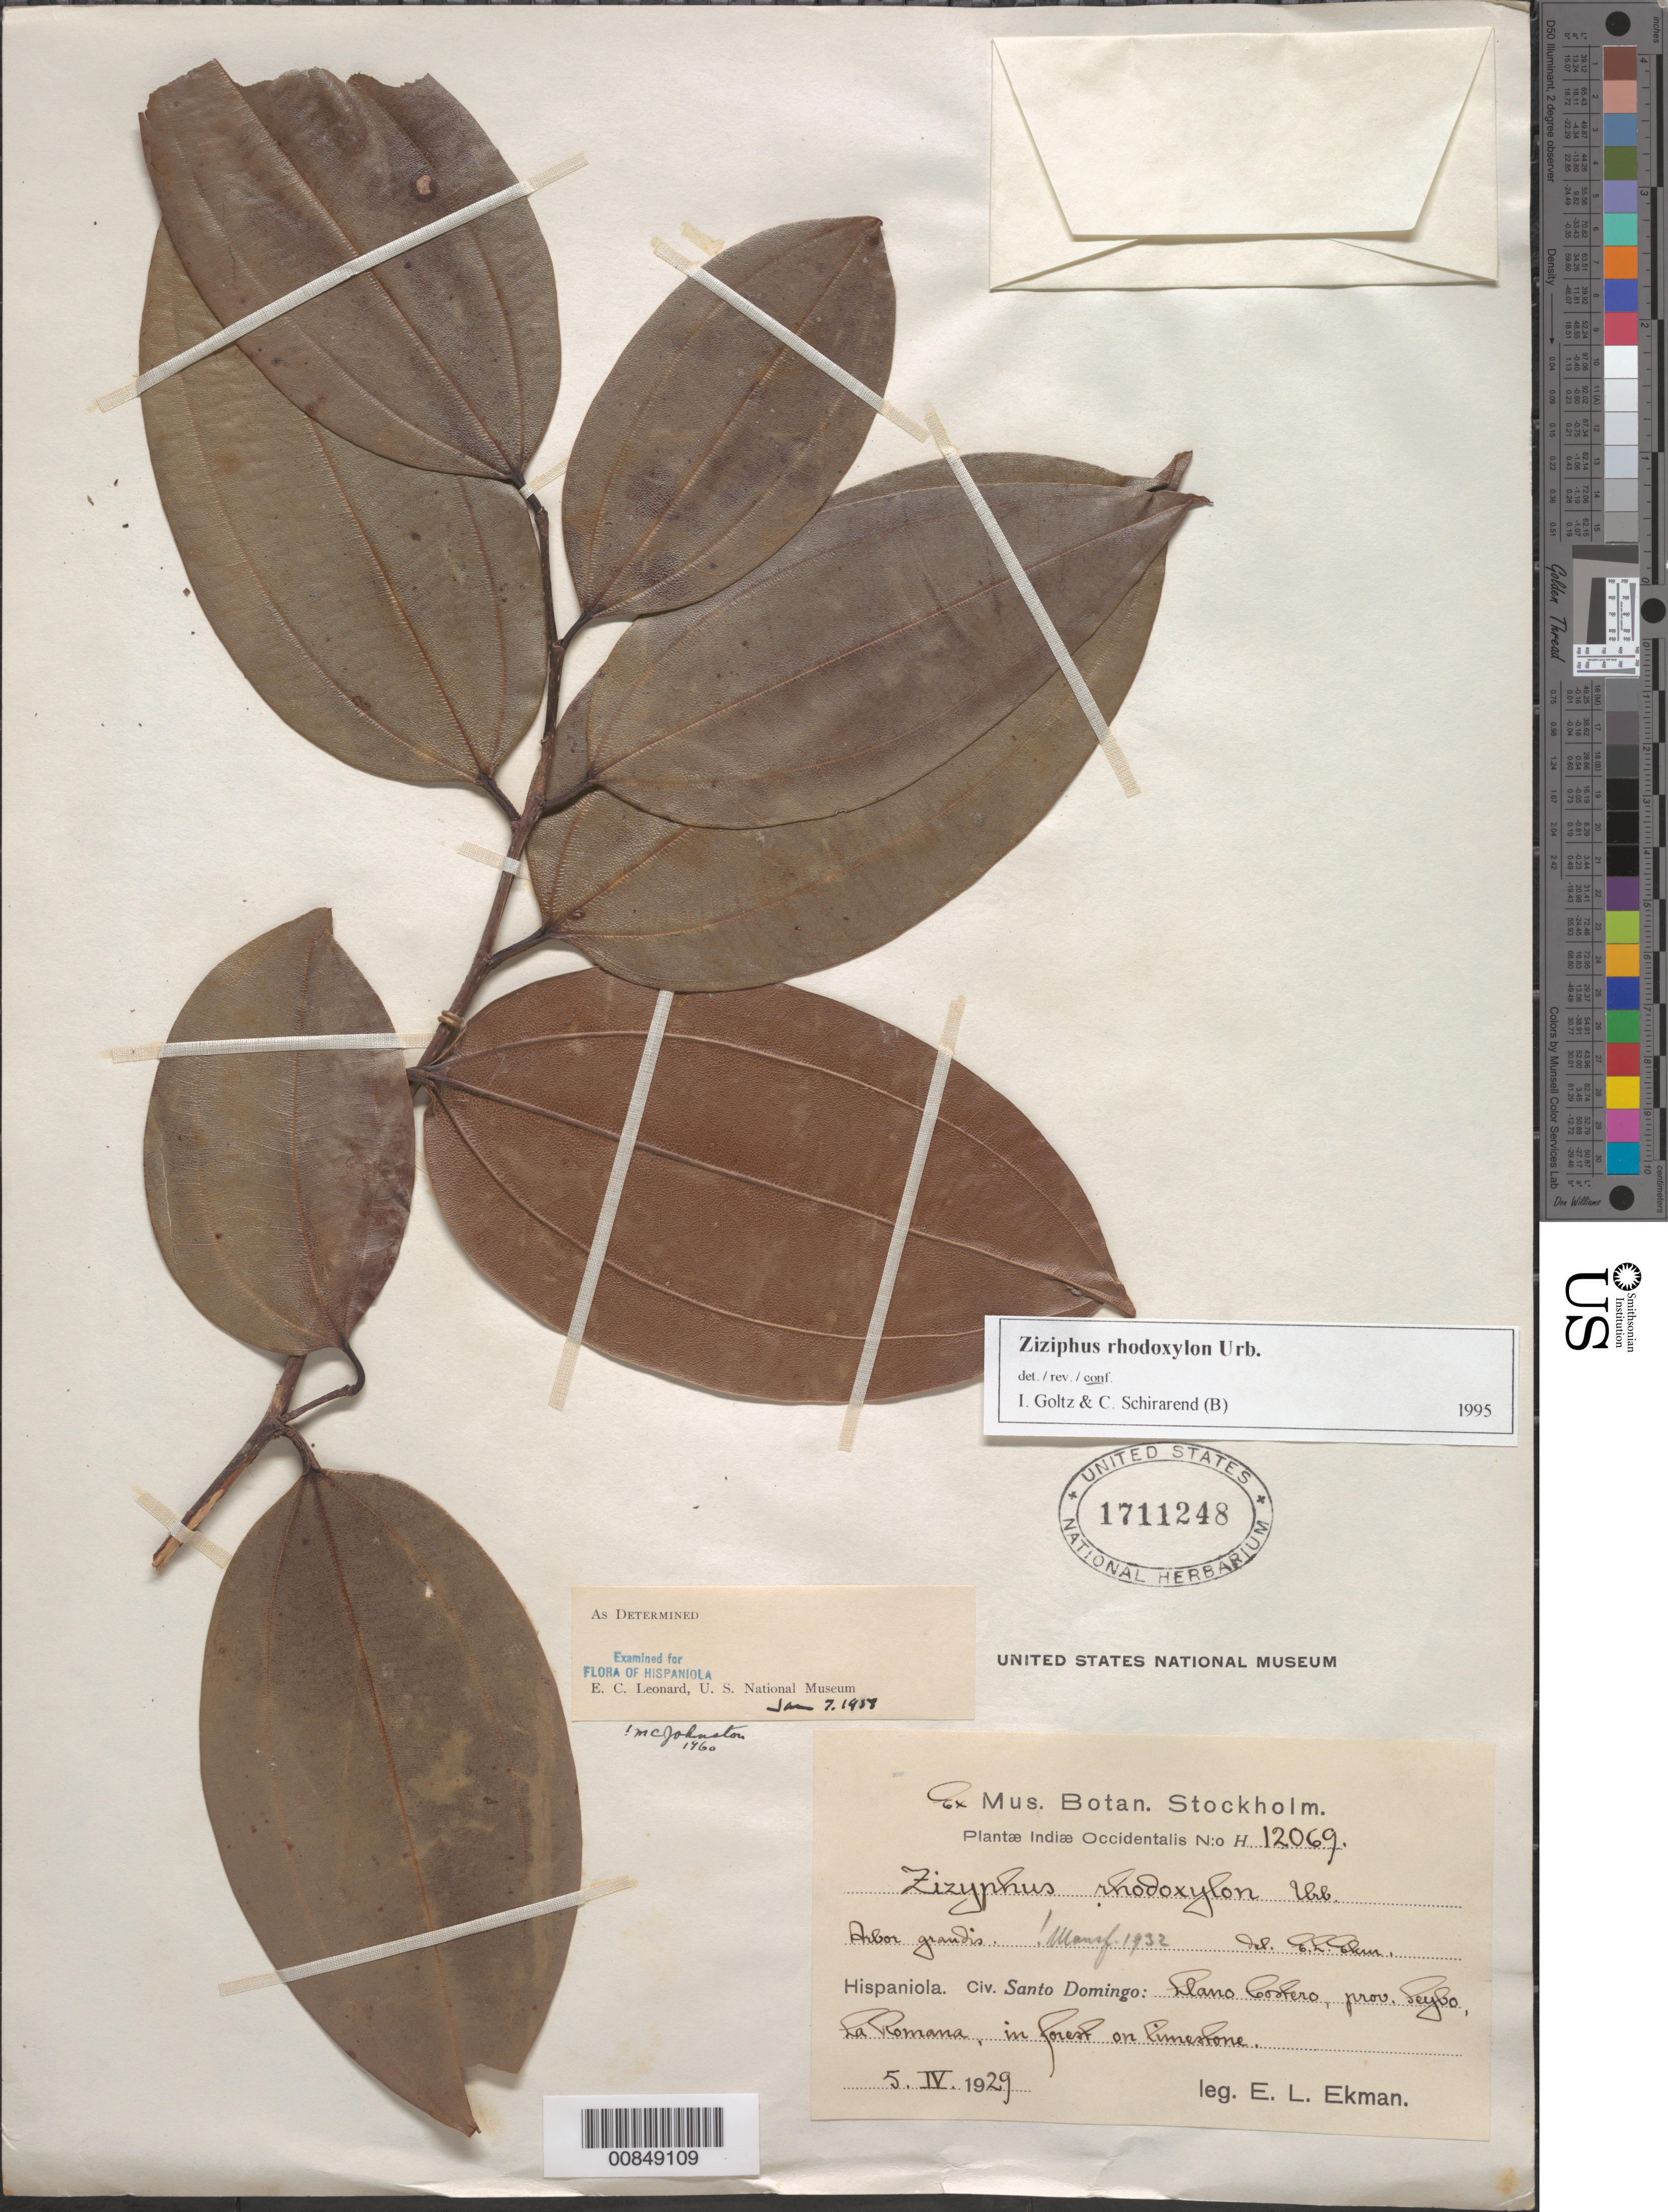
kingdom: Plantae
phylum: Tracheophyta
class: Magnoliopsida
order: Rosales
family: Rhamnaceae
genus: Sarcomphalus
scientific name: Sarcomphalus rhodoxylon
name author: (Urb.) Hauenschild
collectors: E. L. Ekman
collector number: H 12069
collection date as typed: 05 Apr 1929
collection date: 1929-04-05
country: Dominican Republic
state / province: El Seibo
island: Hispaniola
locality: Llano Costero, La Romana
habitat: In forest on limestone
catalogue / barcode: US 1711248